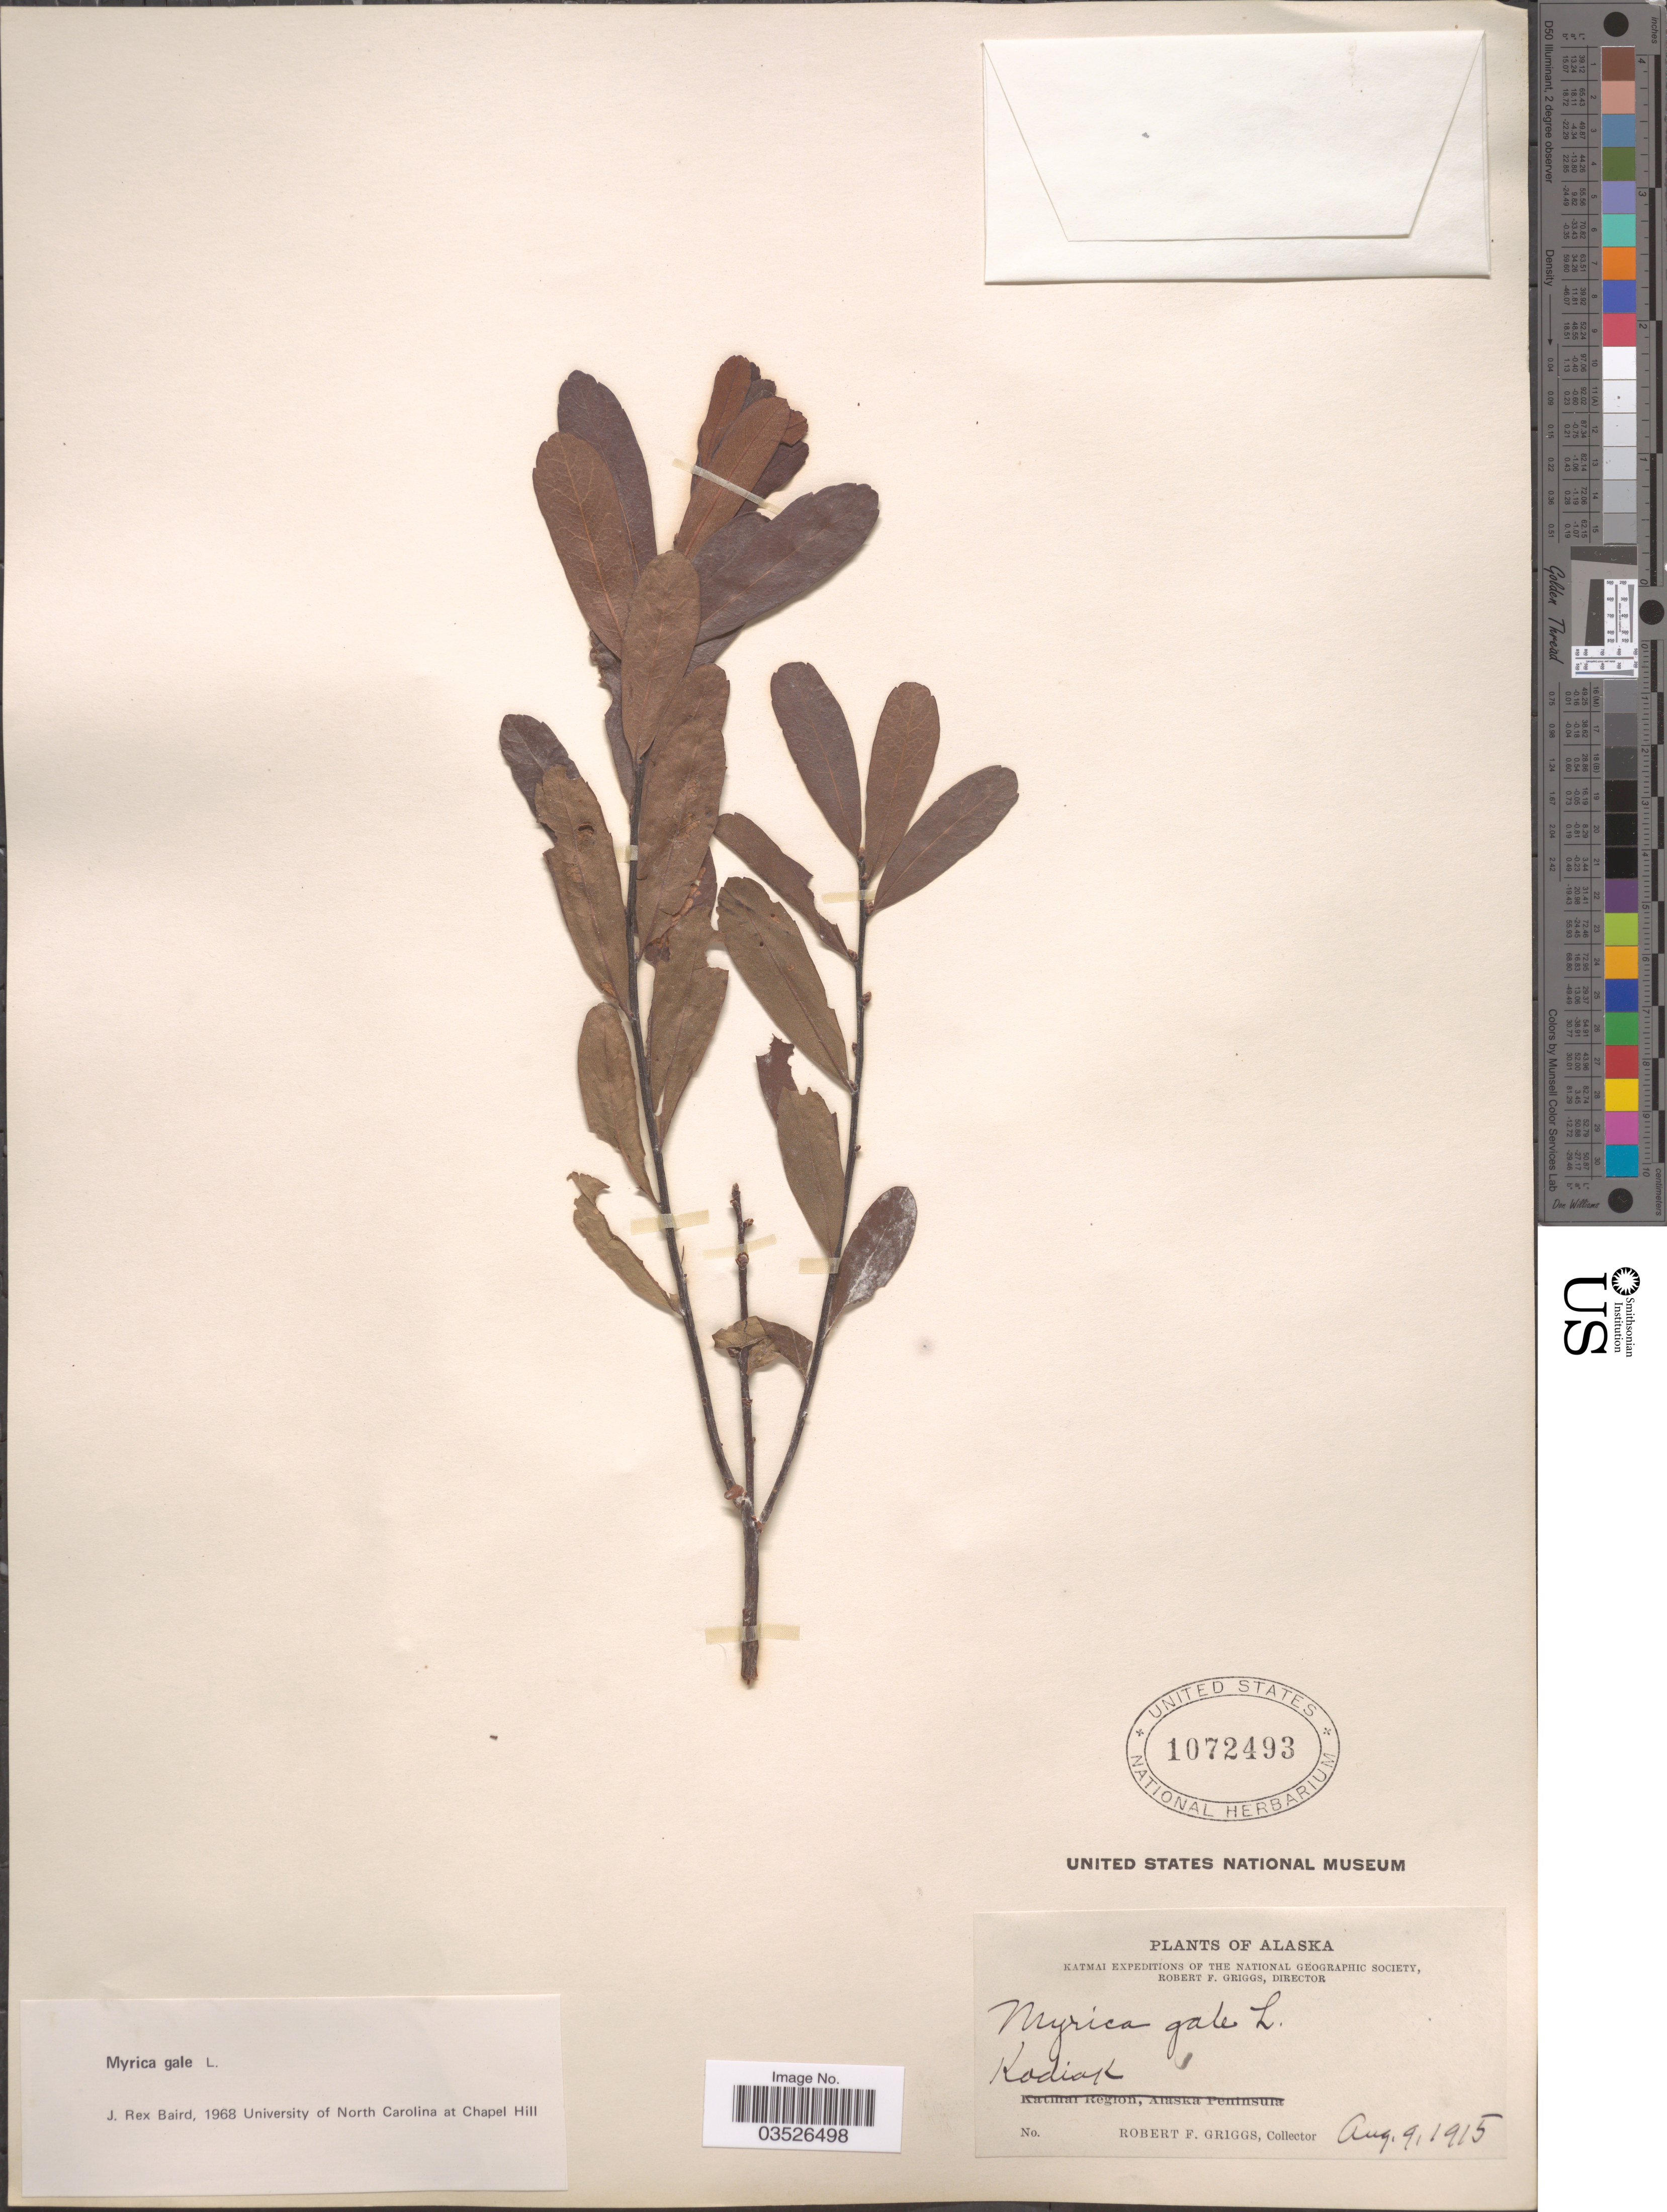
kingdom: Plantae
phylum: Tracheophyta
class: Magnoliopsida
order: Fagales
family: Myricaceae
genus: Myrica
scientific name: Myrica gale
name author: L.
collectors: R. F. Griggs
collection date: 1915-08-09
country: United States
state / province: Alaska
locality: Kodiak.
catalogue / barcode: US 1072493